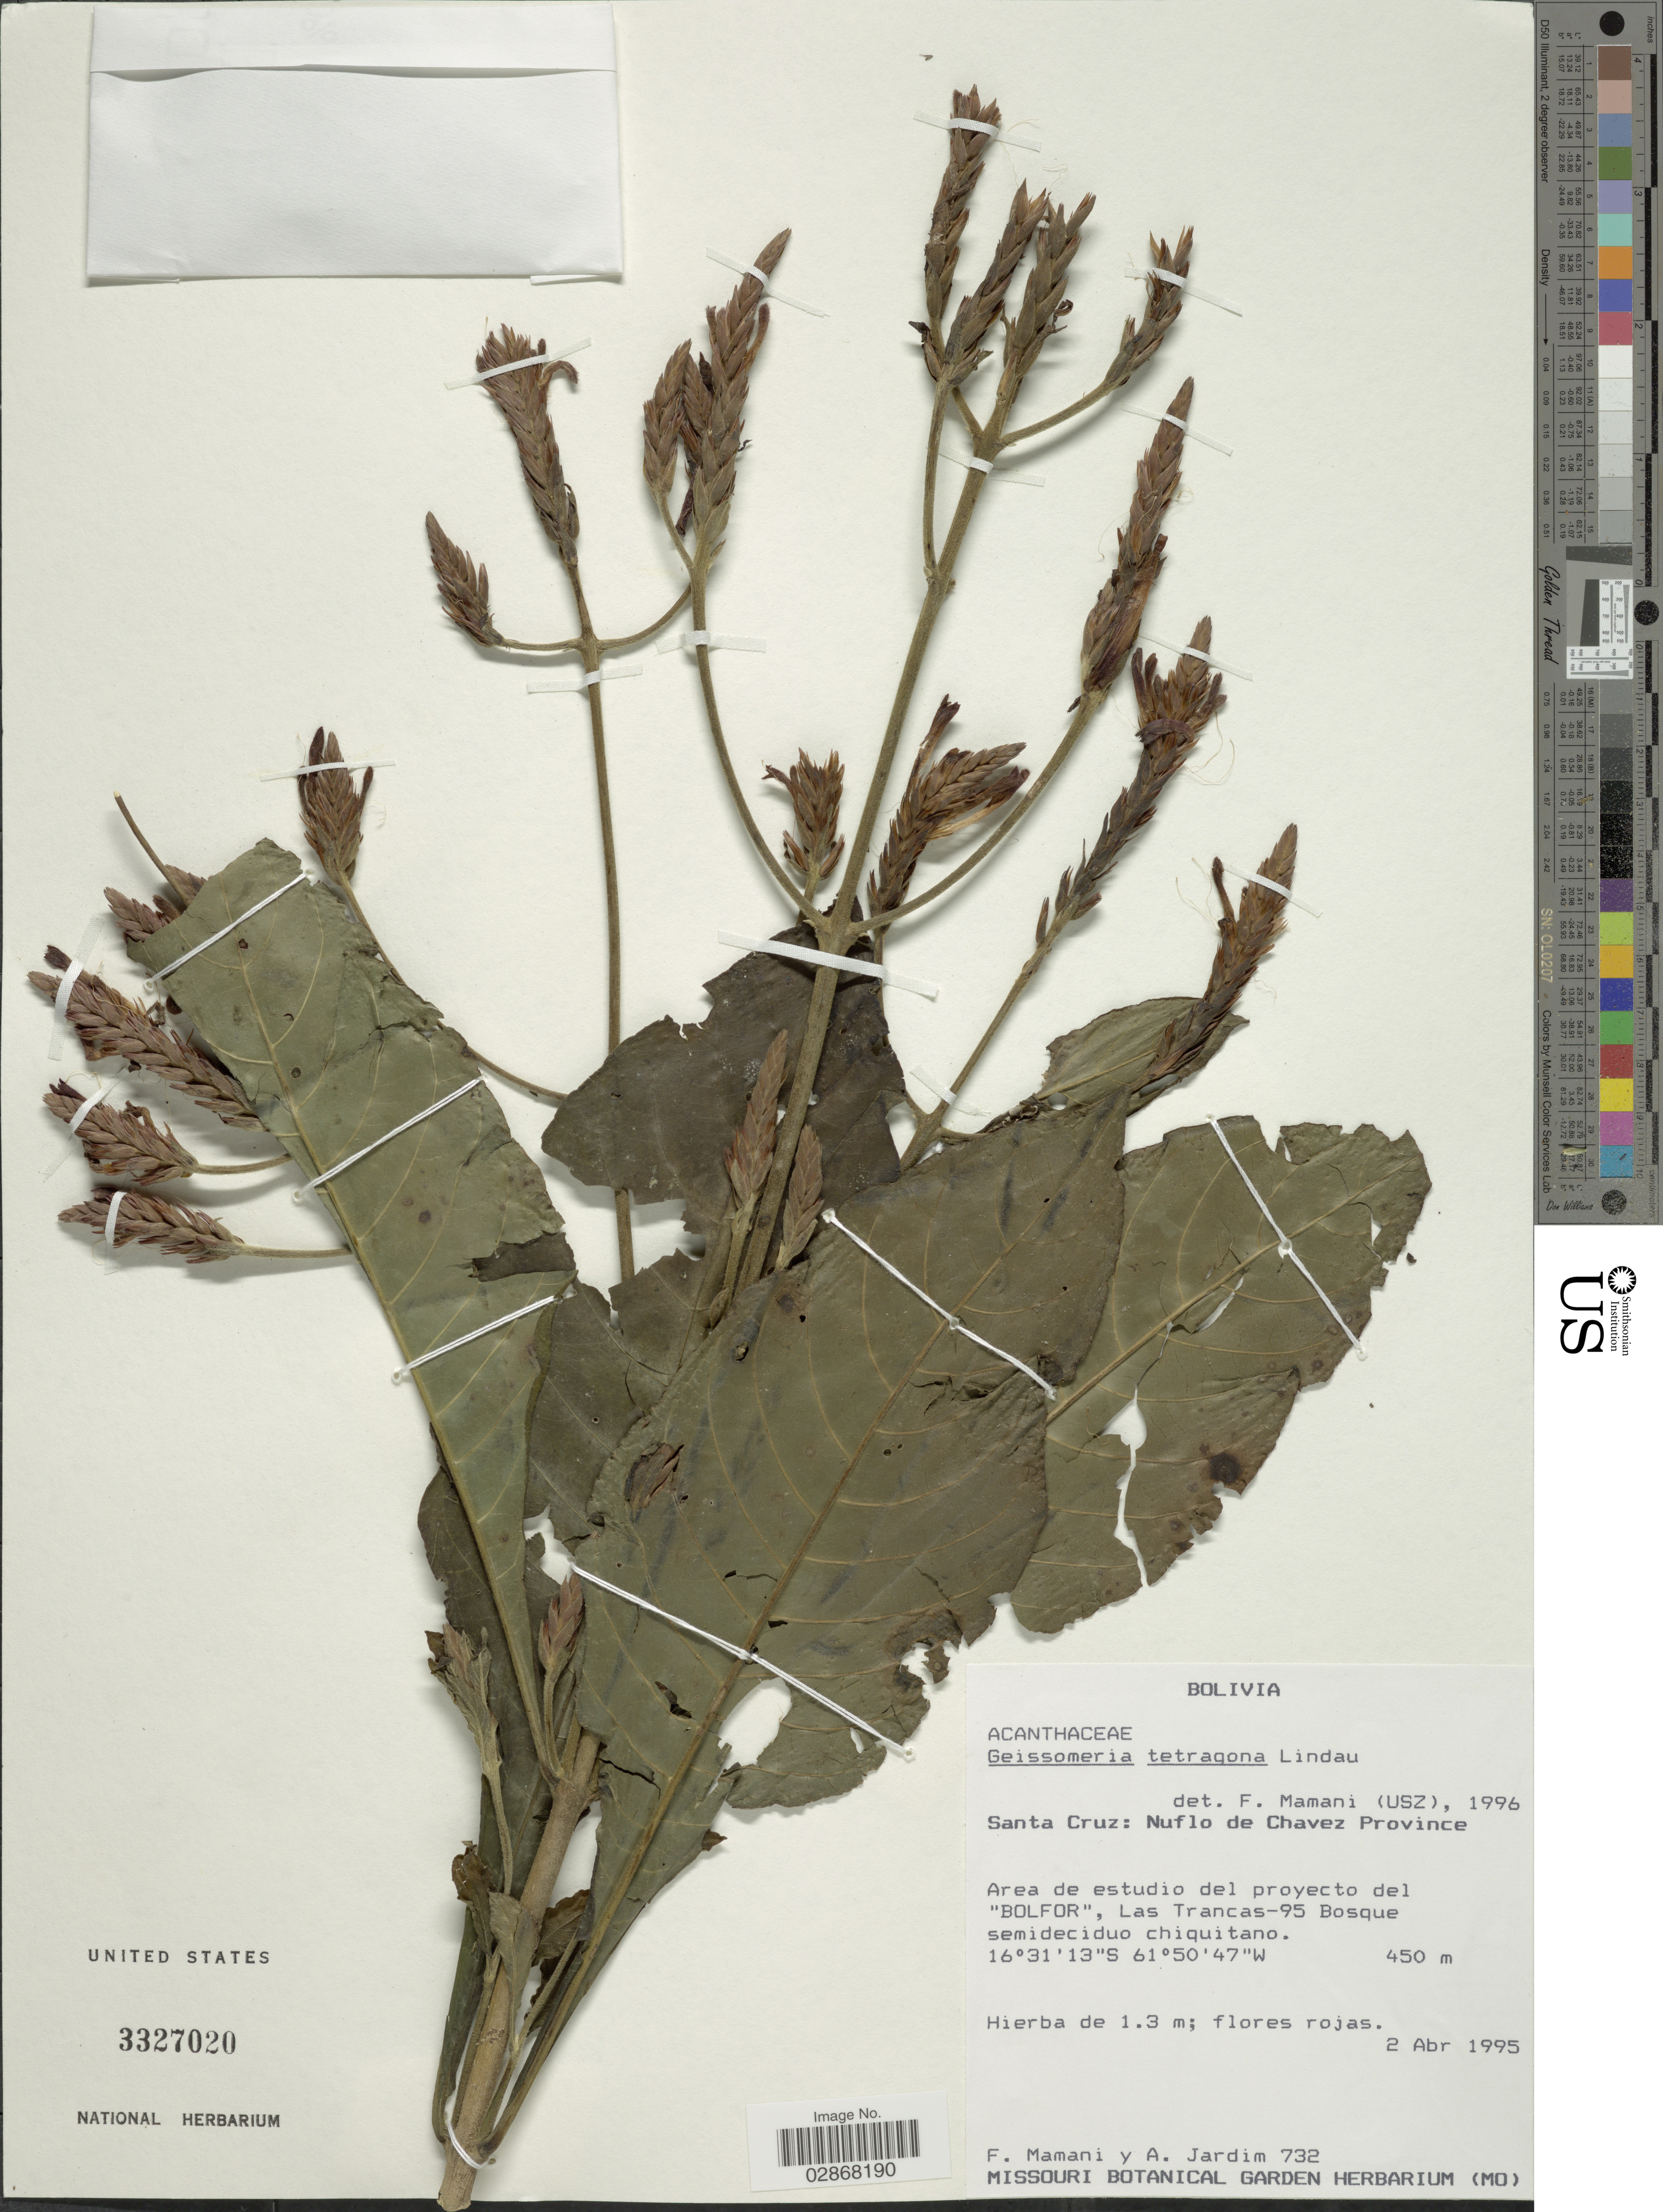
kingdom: Plantae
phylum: Tracheophyta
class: Magnoliopsida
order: Lamiales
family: Acanthaceae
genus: Geissomeria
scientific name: Geissomeria longiflora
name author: Lindl.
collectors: F. Mamani & A. Jardim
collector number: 732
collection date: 1995-04-02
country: Bolivia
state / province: Santa Cruz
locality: Nuflo de Chavez Province, Area de estudio del proyecto del "Bolfor", Las Trancas-95 Bosque semideciduo chiquitano.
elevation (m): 450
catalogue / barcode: US 3327020